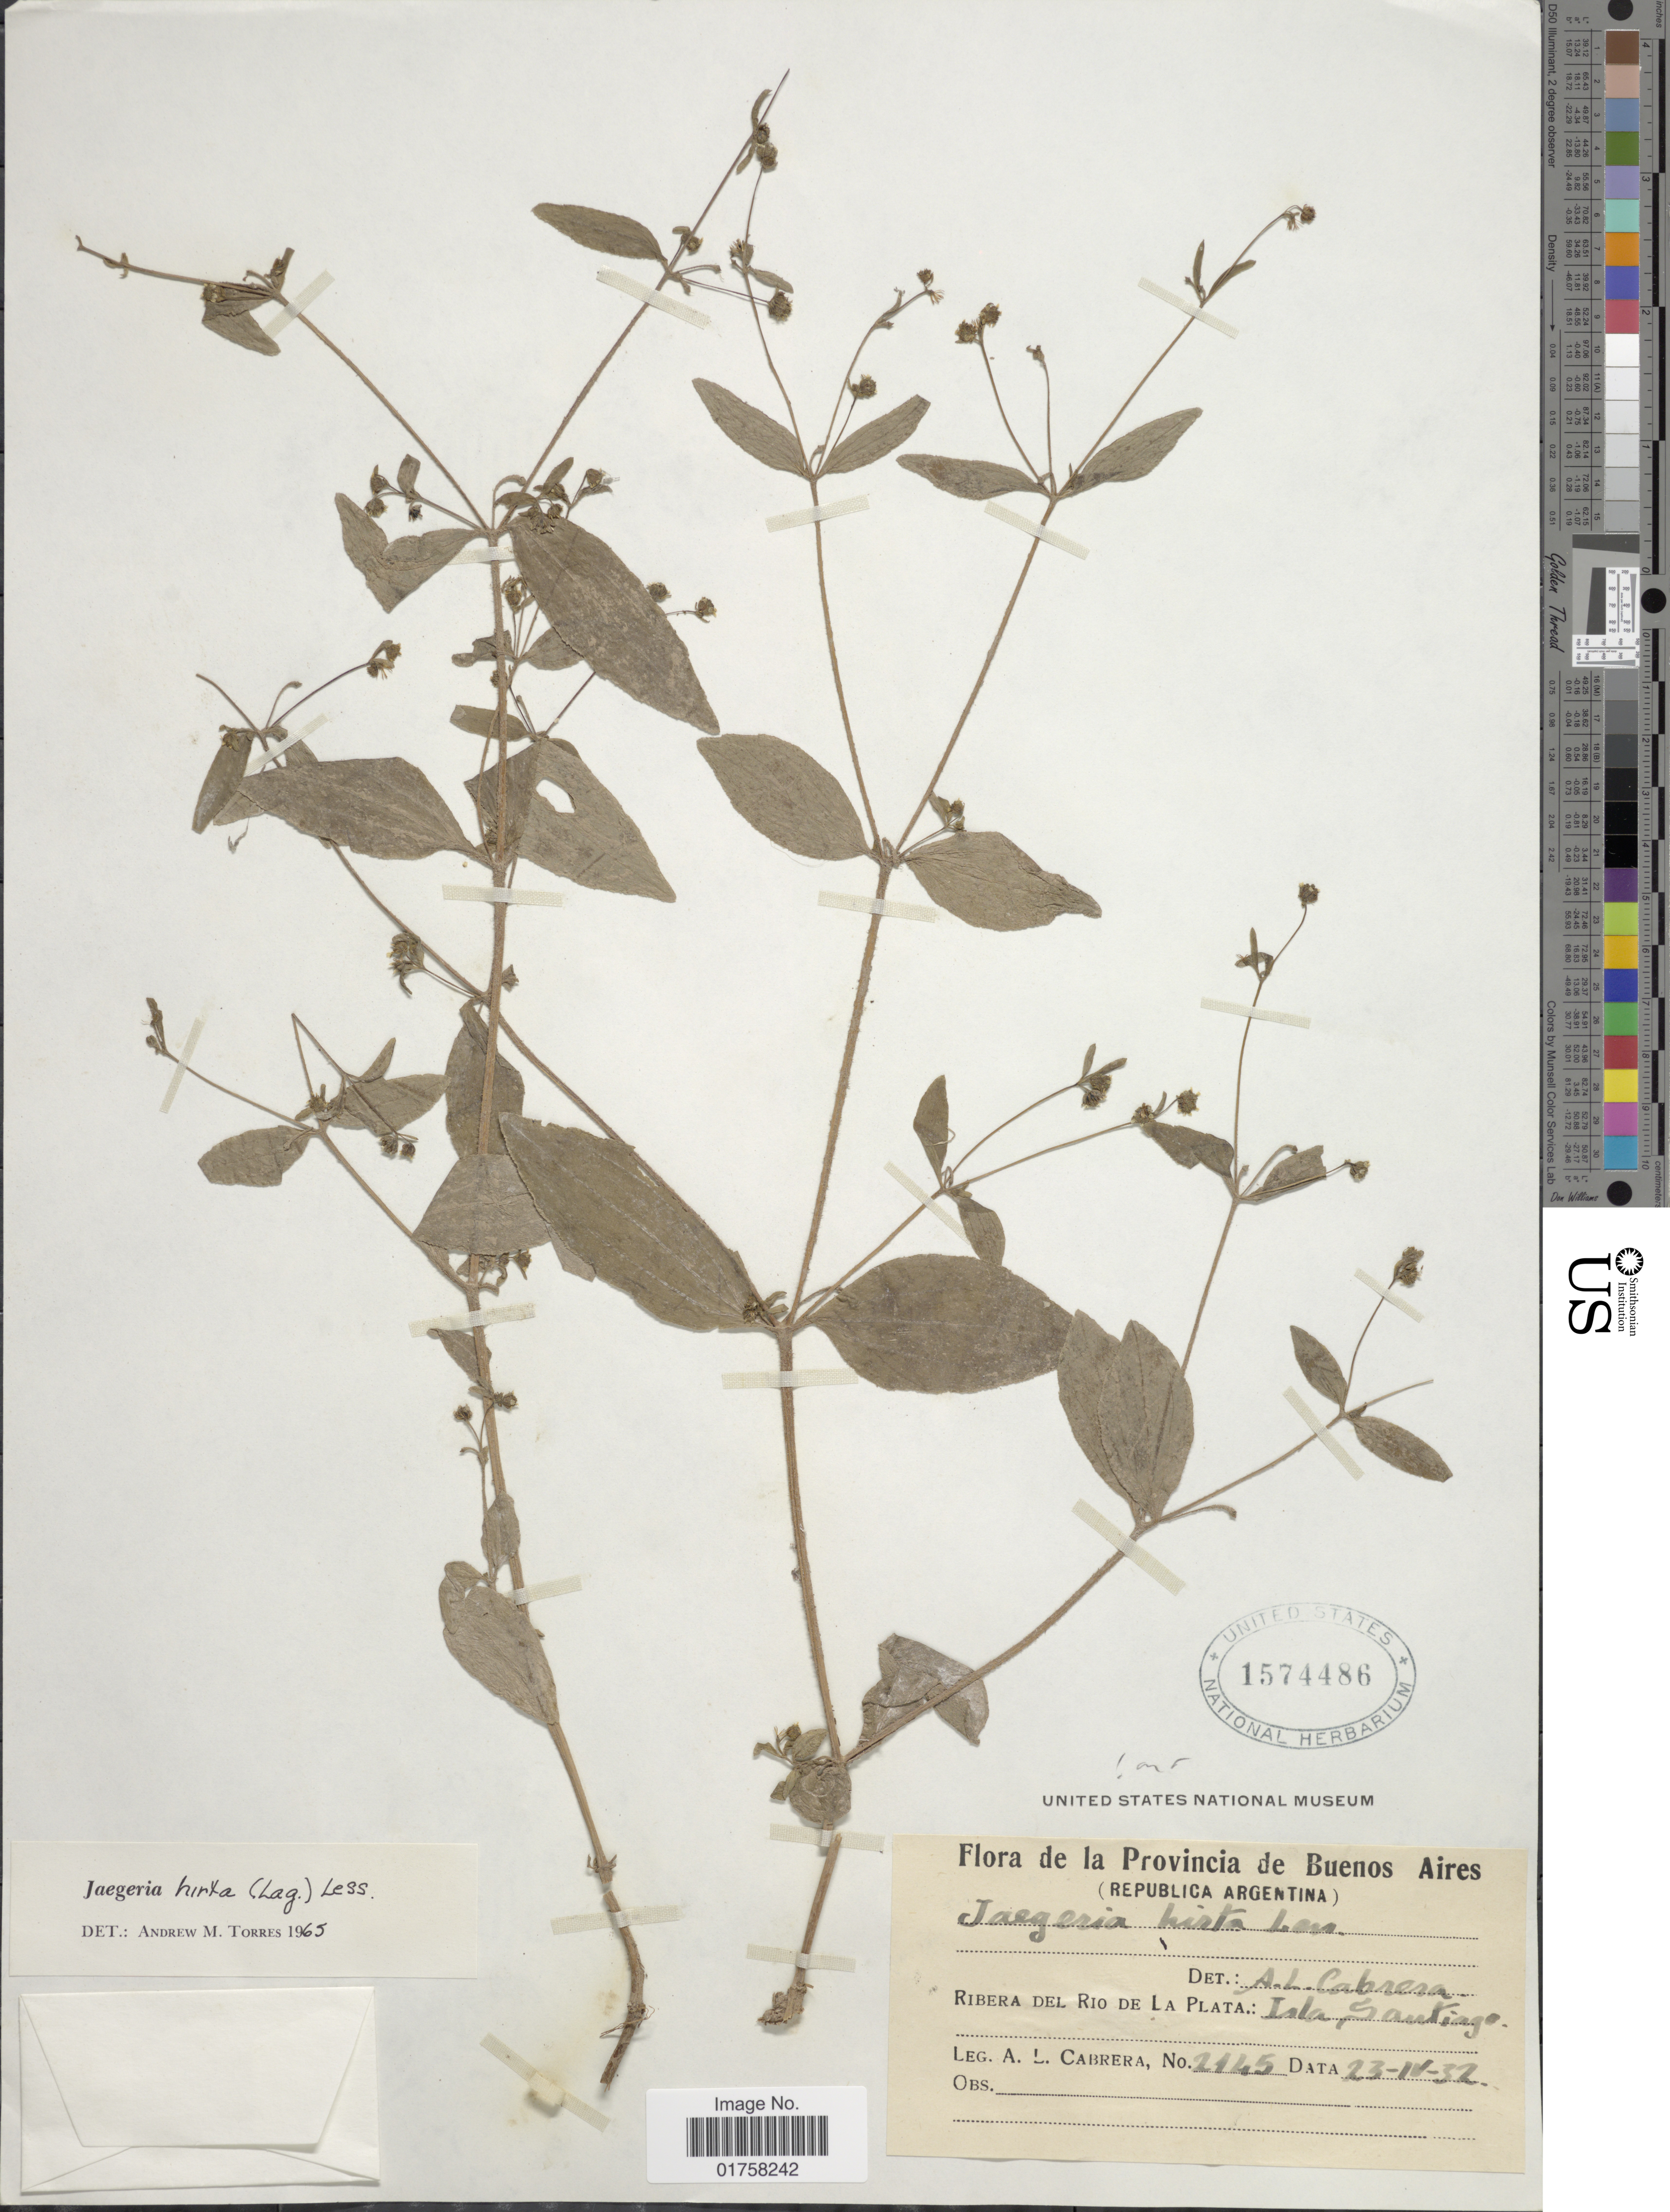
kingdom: Plantae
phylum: Tracheophyta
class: Magnoliopsida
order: Asterales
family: Asteraceae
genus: Jaegeria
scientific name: Jaegeria hirta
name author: (Lag.) Less.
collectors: A. L. Cabrera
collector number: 2145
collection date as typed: Transcribed d/m/y: 23/4/32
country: Argentina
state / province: Buenos Aires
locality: Ribera Del Rio De La Plata: Isla Santiago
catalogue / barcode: US 1574486